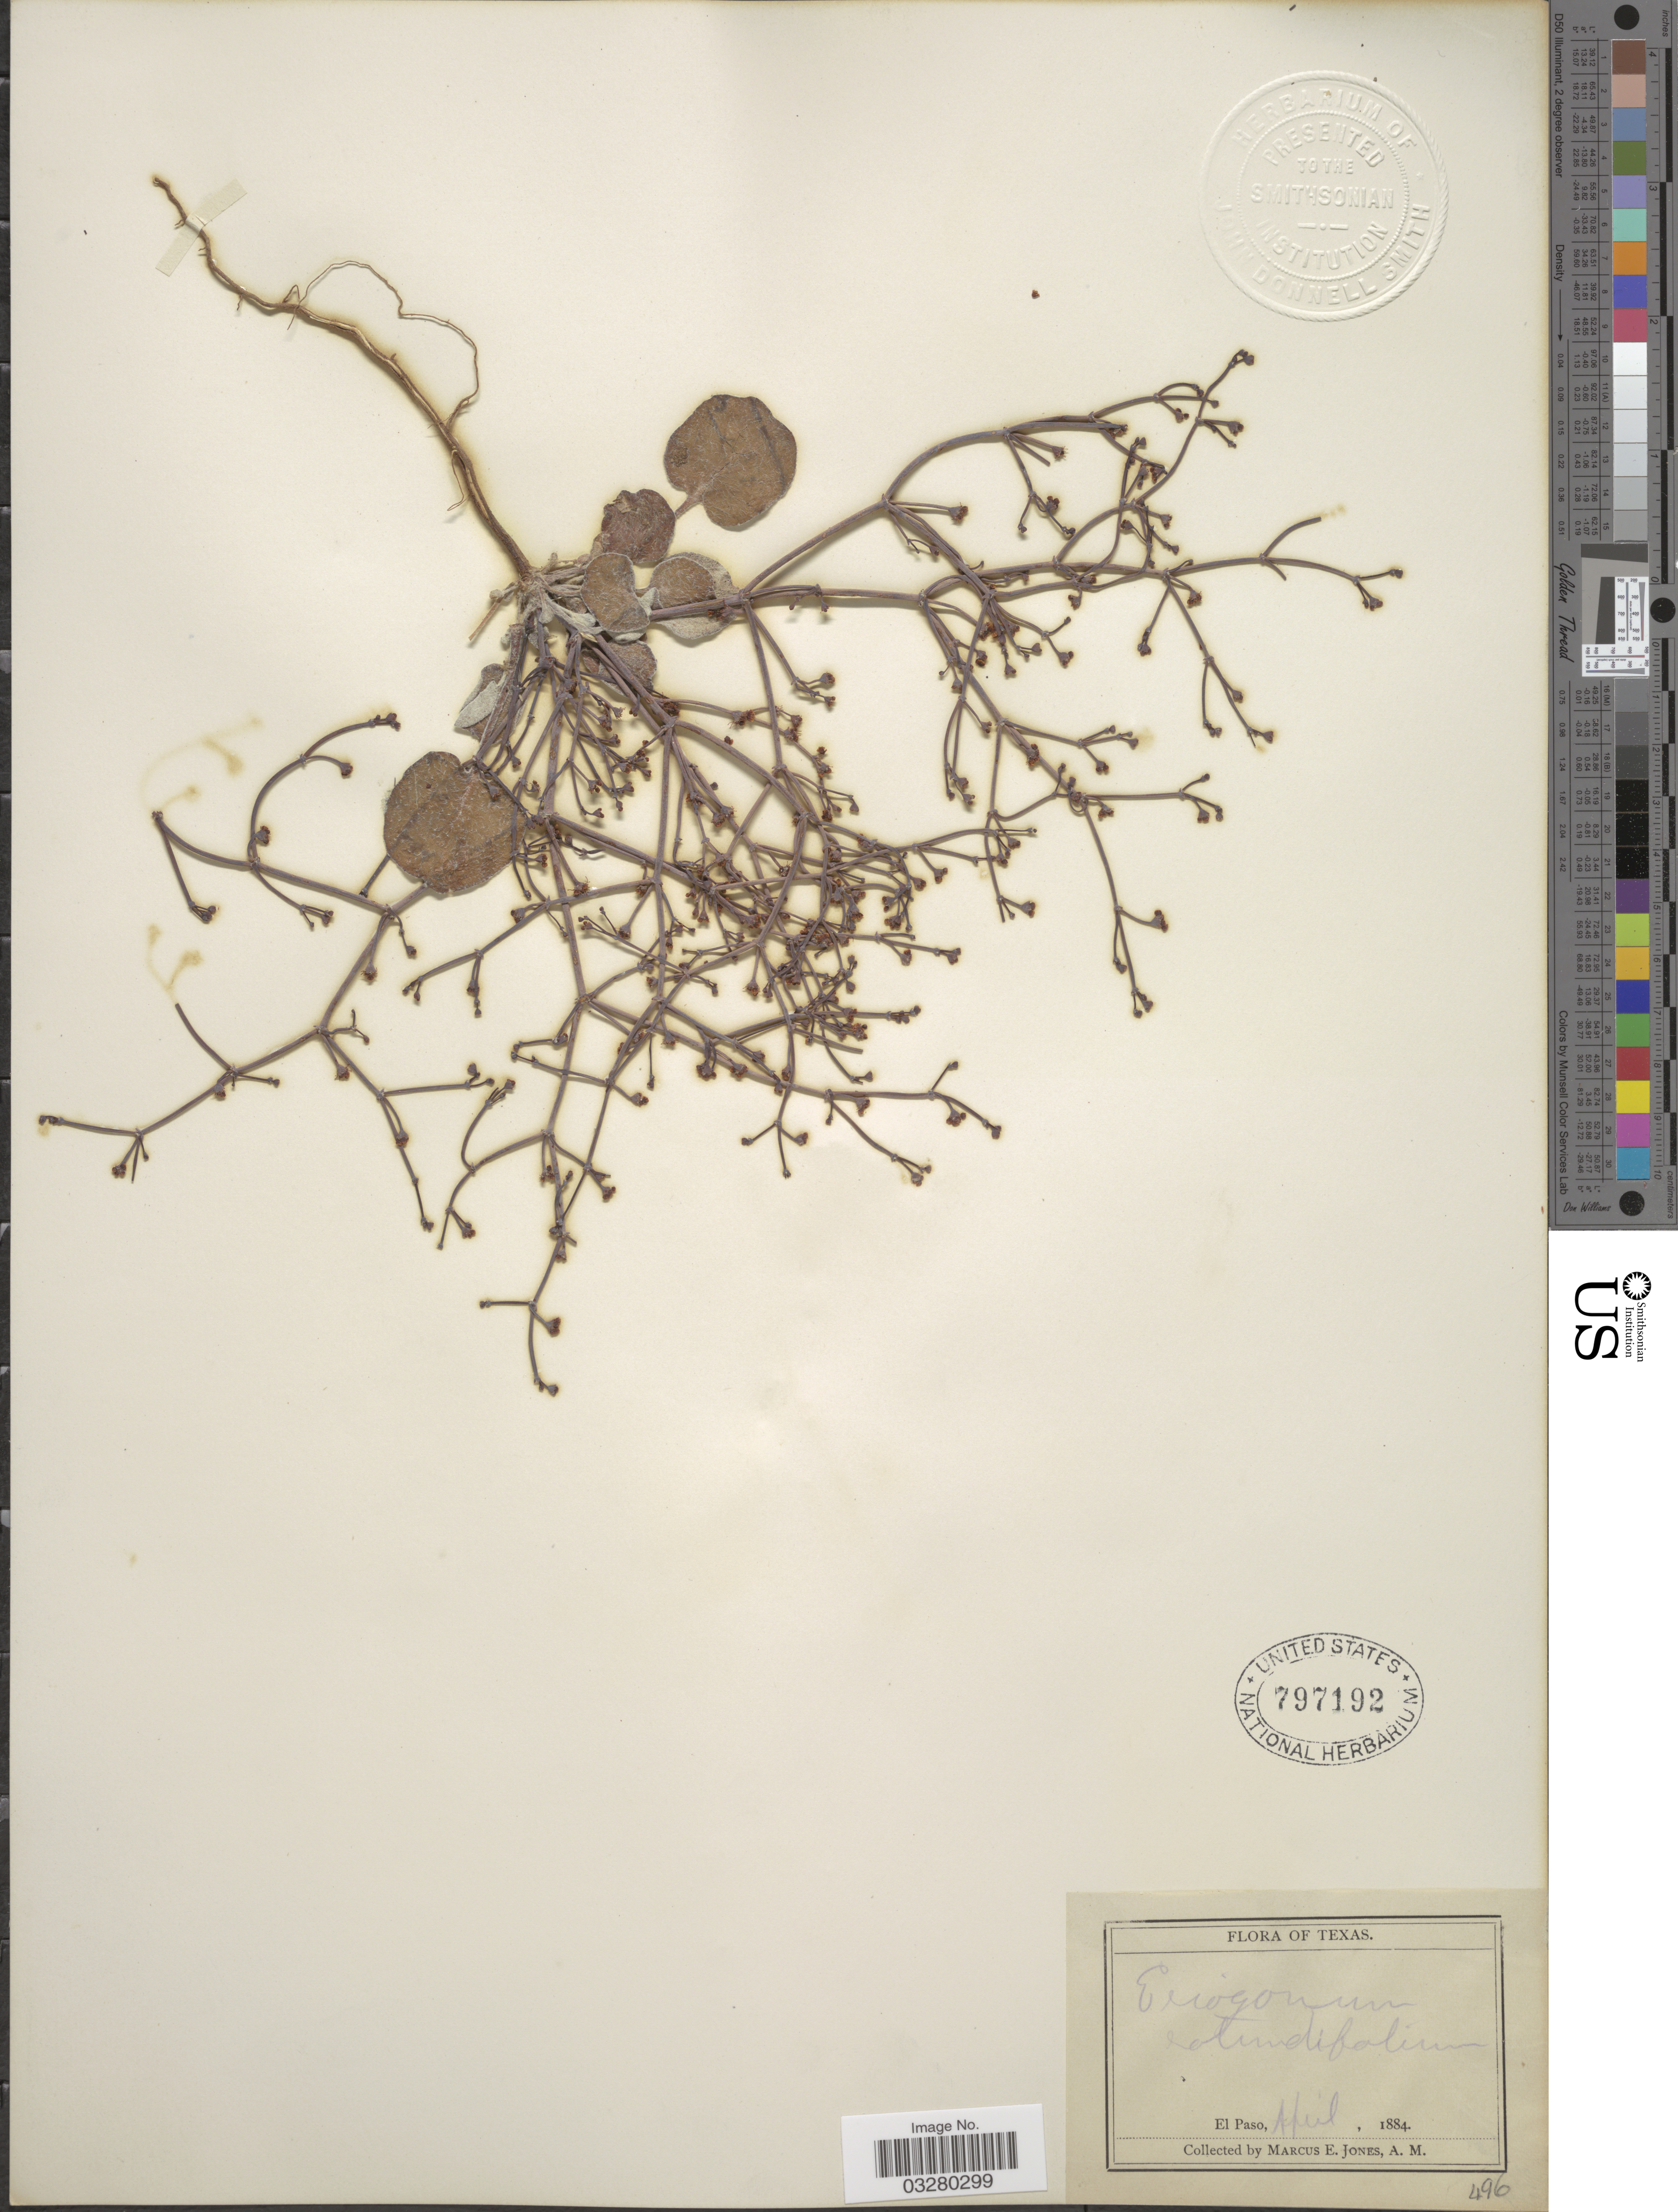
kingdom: Plantae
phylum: Tracheophyta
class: Magnoliopsida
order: Caryophyllales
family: Polygonaceae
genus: Eriogonum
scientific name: Eriogonum rotundifolium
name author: Benth. in DC.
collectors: M. E. Jones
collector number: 496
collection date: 1884-04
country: United States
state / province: Texas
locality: El Paso.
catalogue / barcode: US 797192